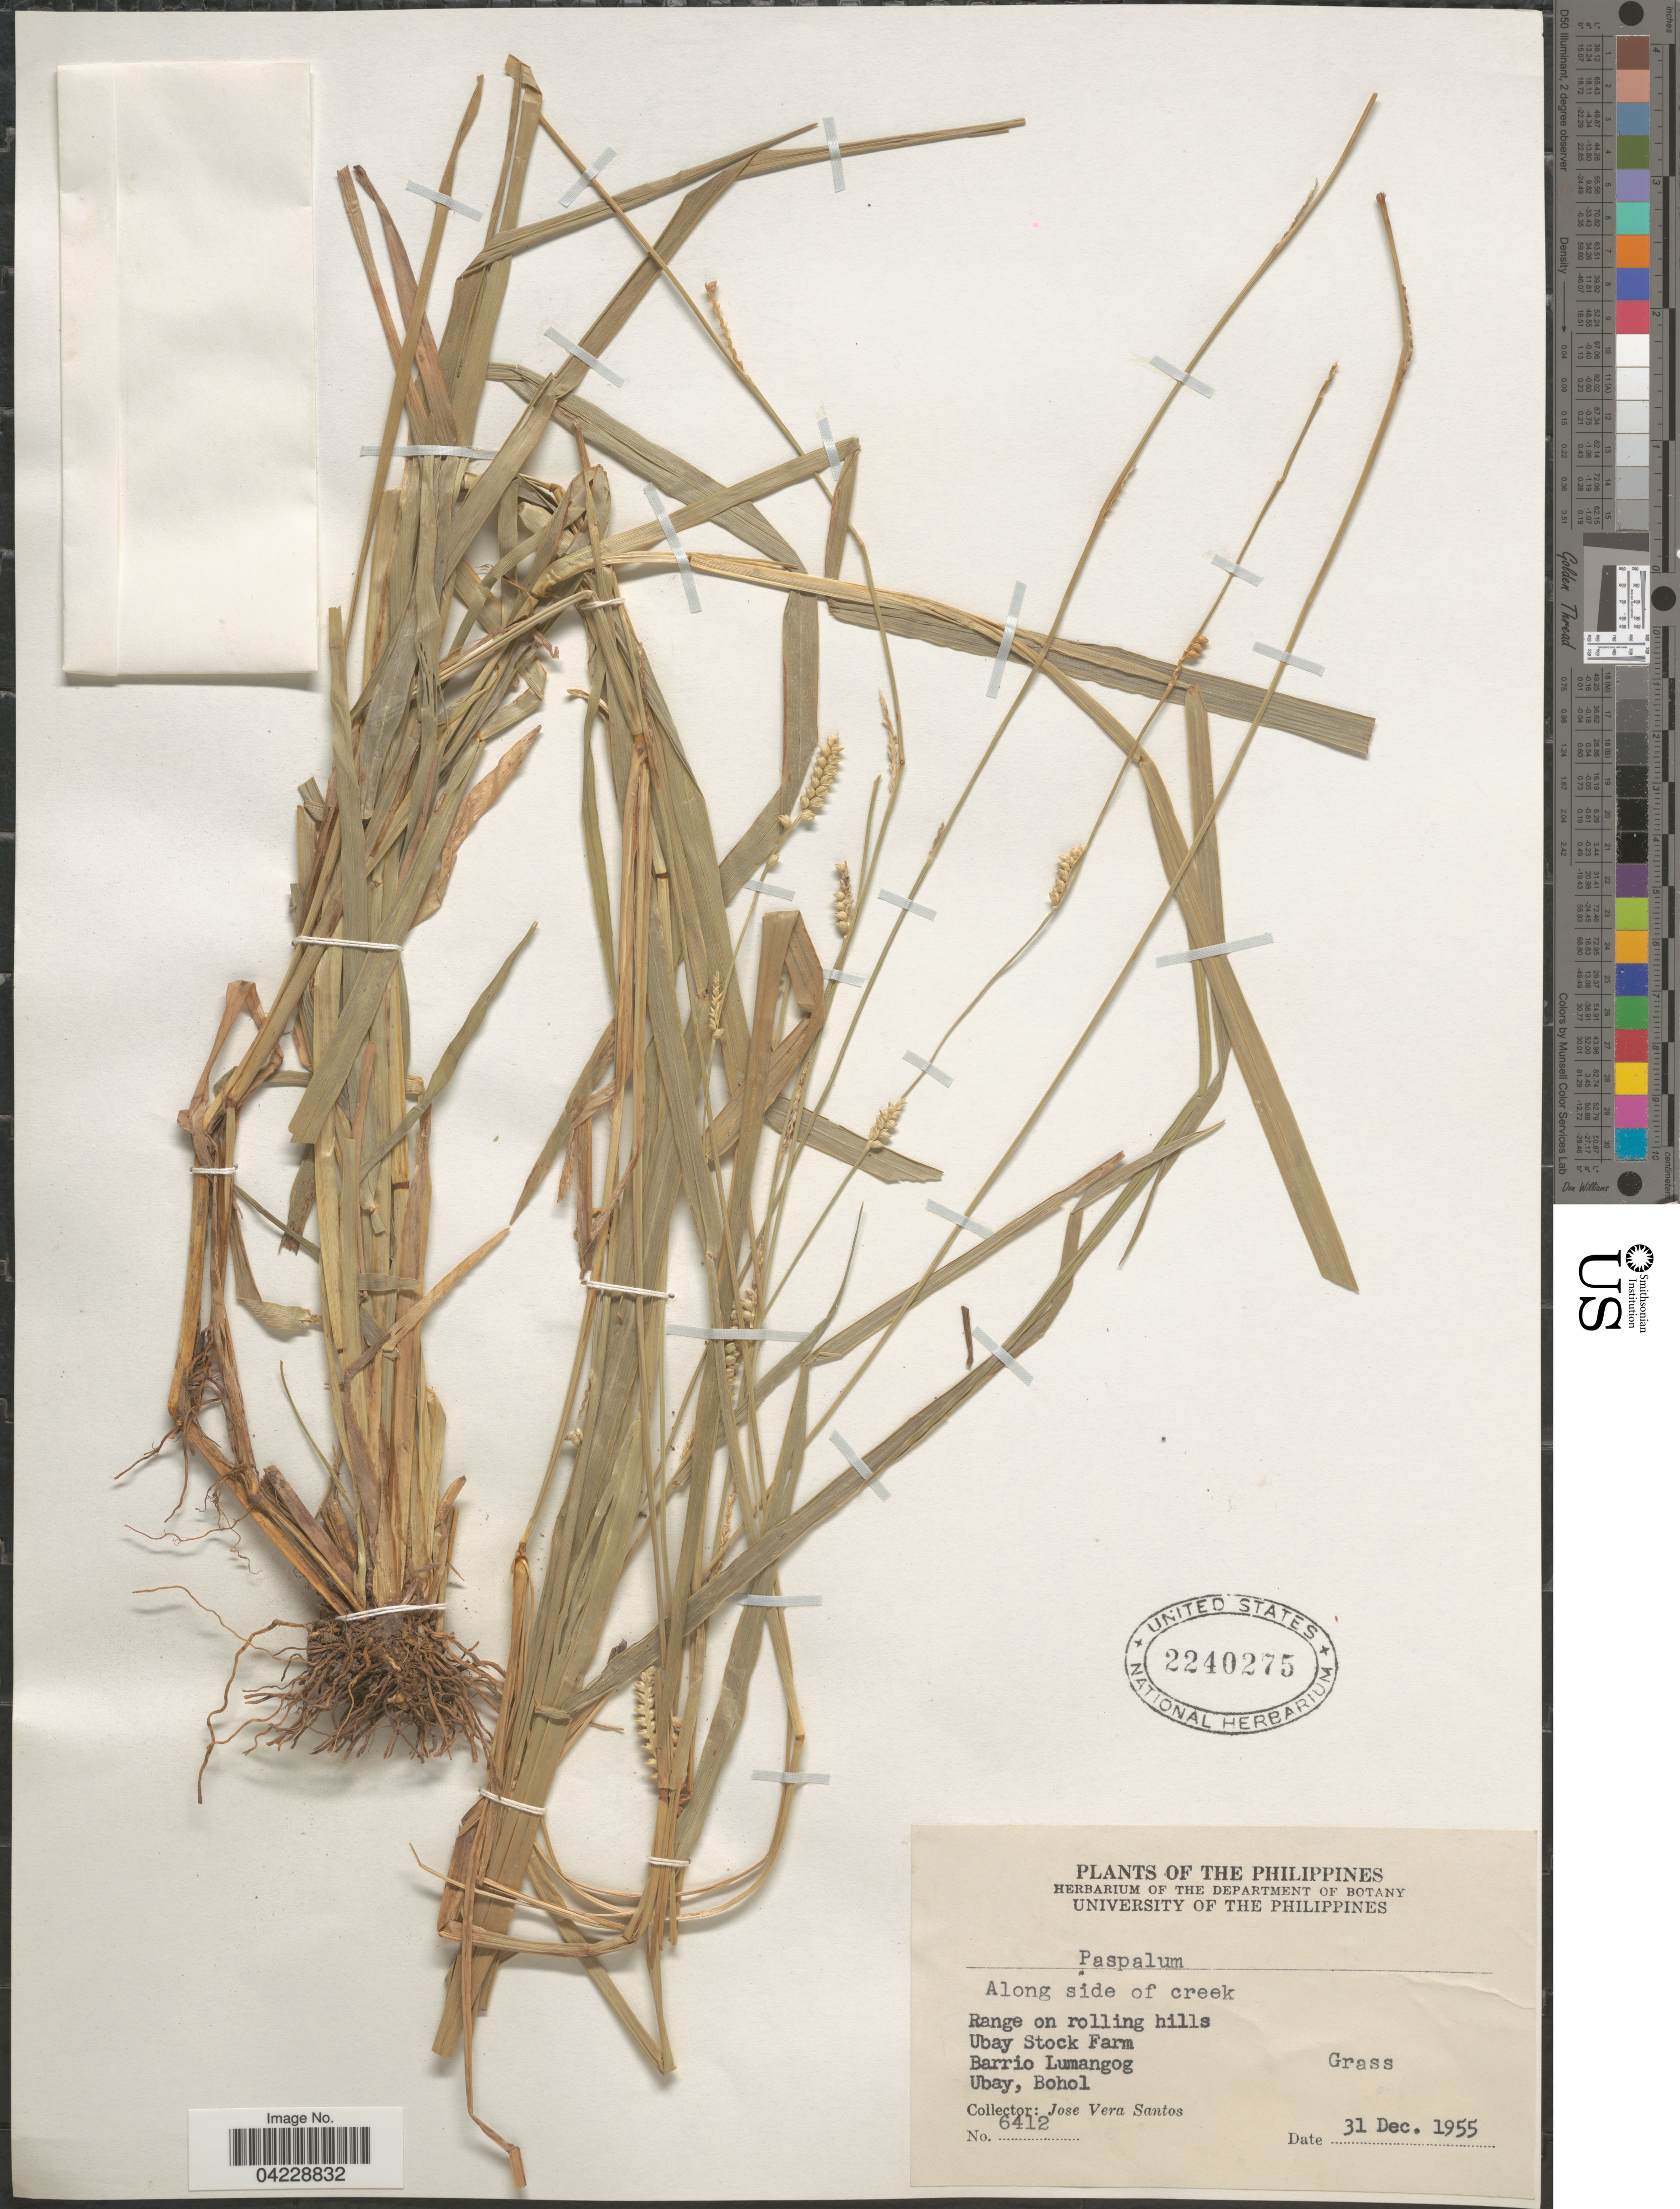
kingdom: Plantae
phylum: Tracheophyta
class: Liliopsida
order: Poales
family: Poaceae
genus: Paspalum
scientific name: Paspalum sp.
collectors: J. Vera Santos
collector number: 6412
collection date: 1955-12-31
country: Philippines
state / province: Central Visayas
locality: Along side of creek. Range on rolling hills. Ubay Stock Farm. Barrio Lumangog. Ubay, Bohol.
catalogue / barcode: US 2240275